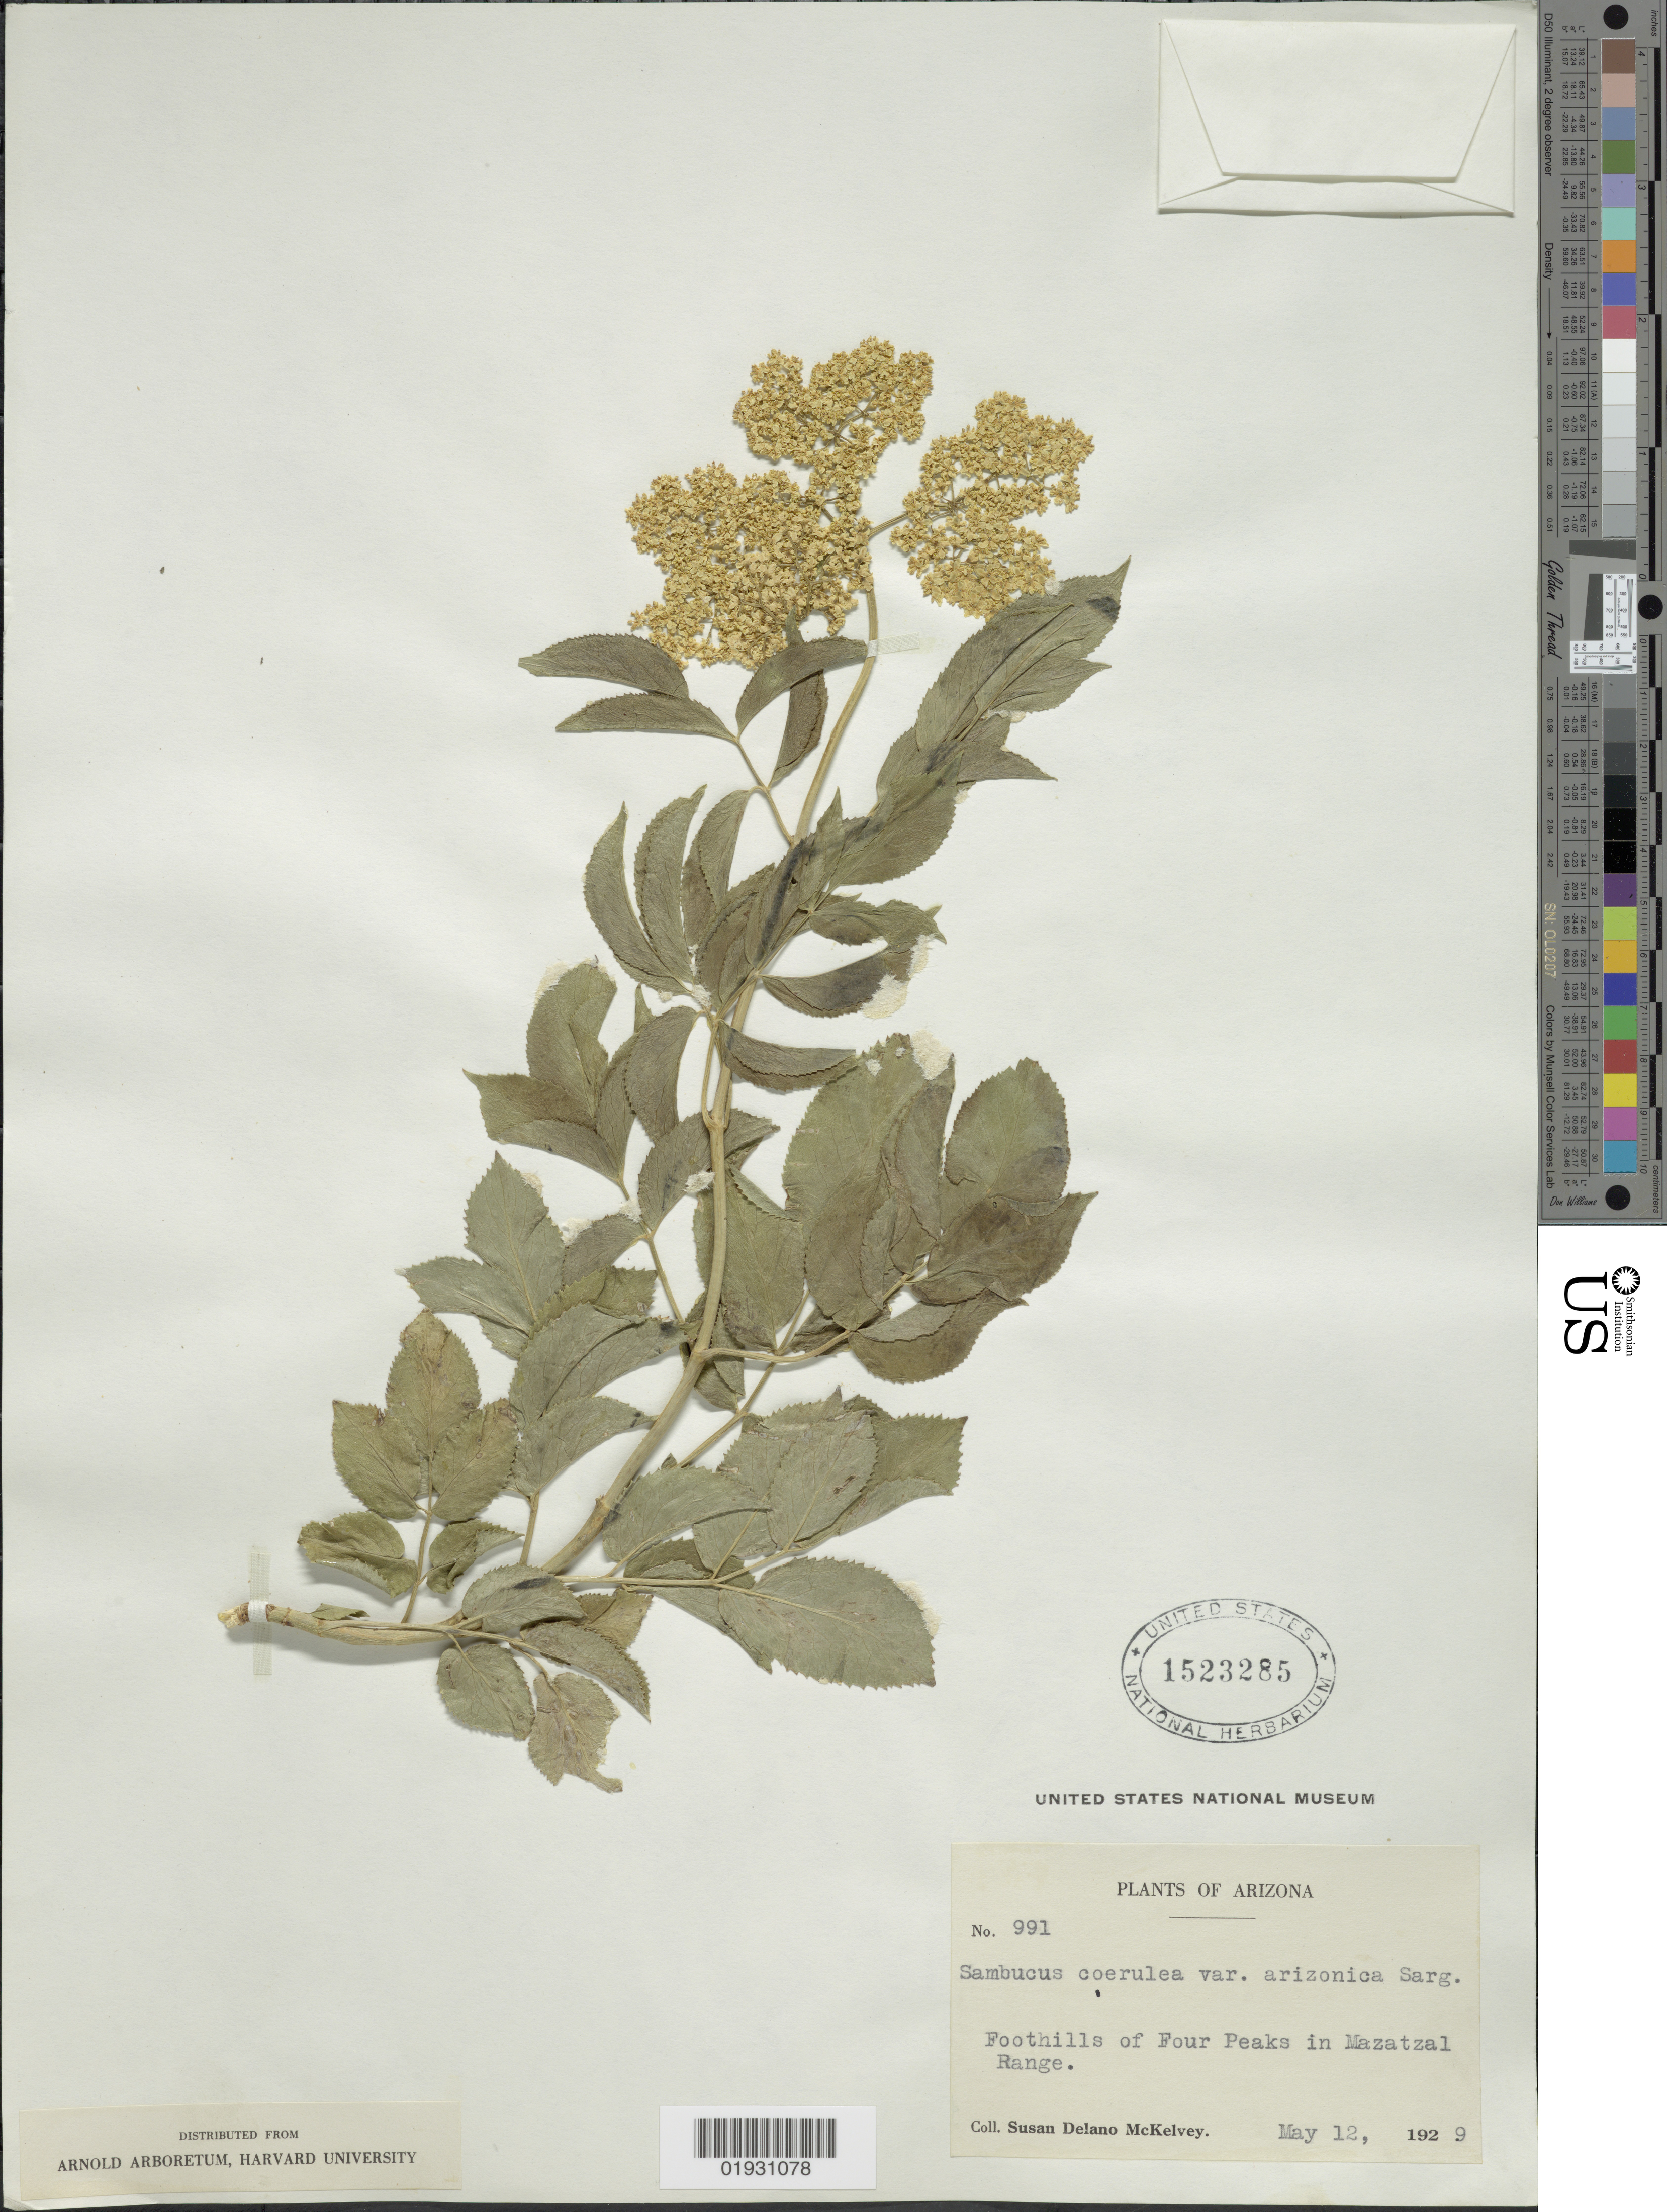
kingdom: Plantae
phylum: Tracheophyta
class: Magnoliopsida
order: Dipsacales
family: Viburnaceae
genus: Sambucus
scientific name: Sambucus mexicana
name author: C. Presl ex DC.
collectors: S. A. McKelvey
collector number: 991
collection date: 1929-05-12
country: United States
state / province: Arizona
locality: Foothills of Four Peaks in Mazatzal Range.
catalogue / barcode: US 1523285